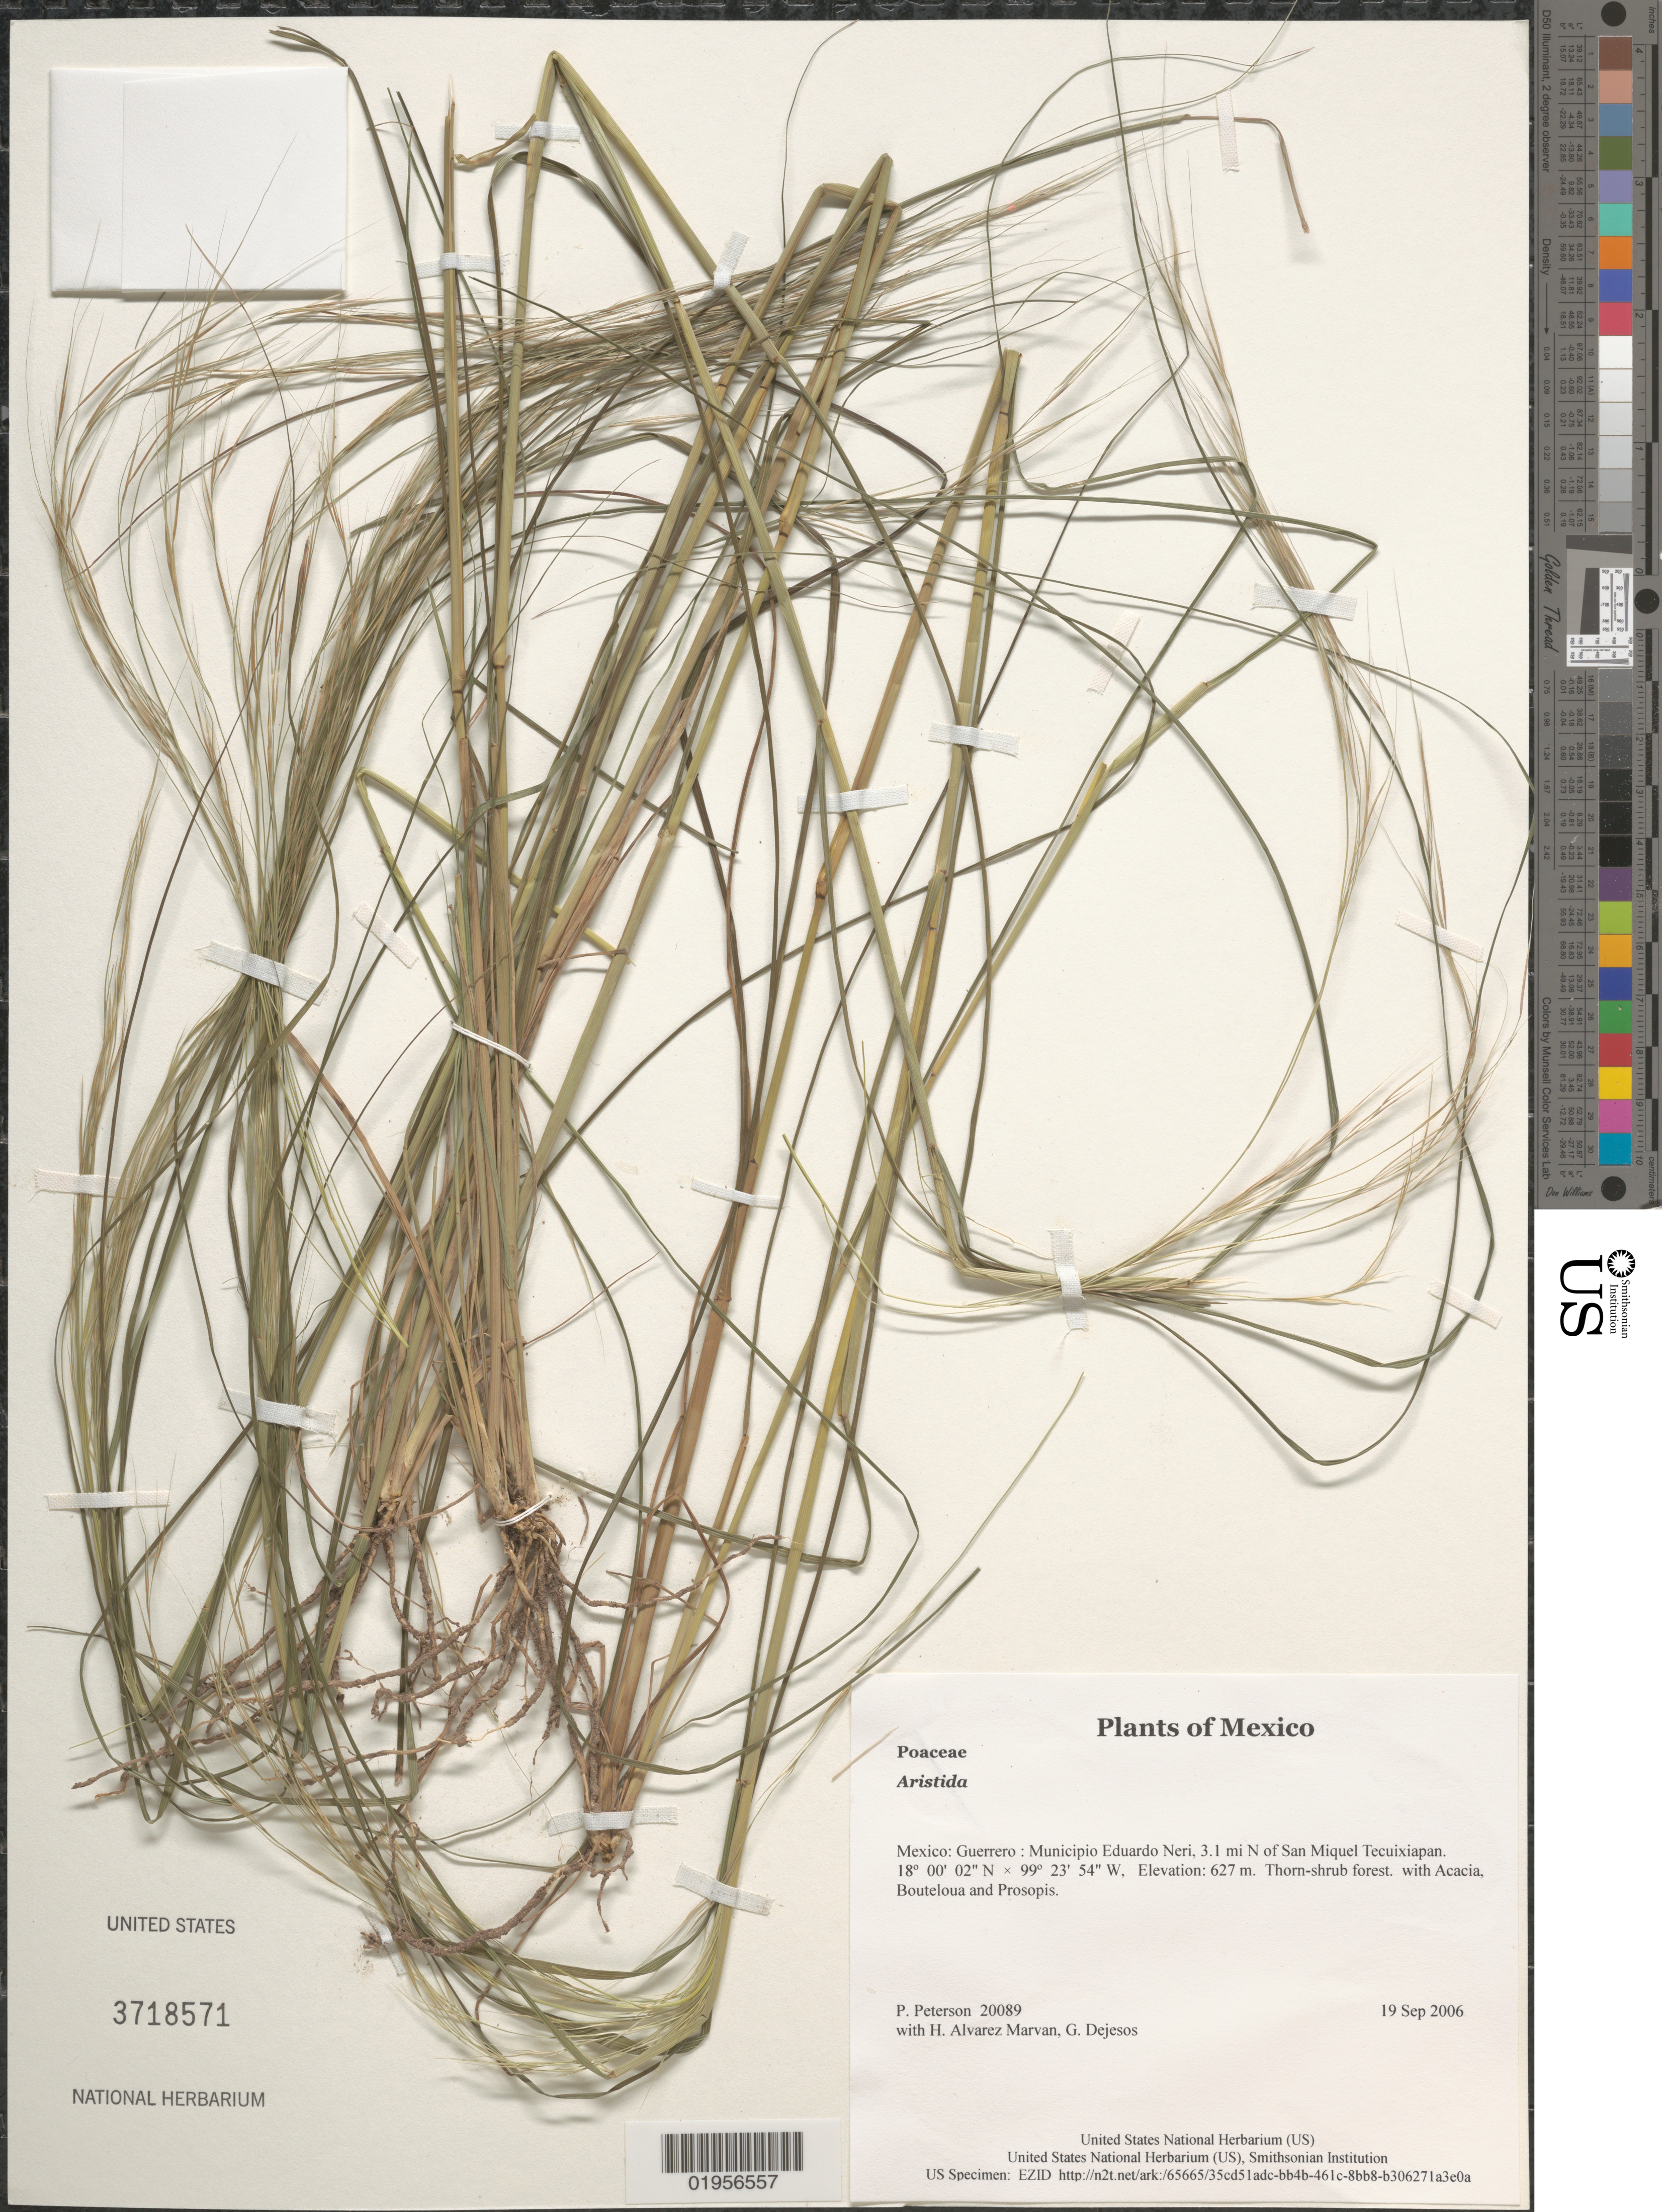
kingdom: Plantae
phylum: Tracheophyta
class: Liliopsida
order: Poales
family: Poaceae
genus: Aristida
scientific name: Aristida sp.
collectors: P. M. Peterson, H. Alvarez Marvan & G. Dejesos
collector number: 20089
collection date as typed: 19 Sep 2006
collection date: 2006-09-19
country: Mexico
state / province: Guerrero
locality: Municipio Eduardo Neri, 3.1 mi N of San Miquel Tecuixiapan.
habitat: Thorn-shrub forest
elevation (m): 627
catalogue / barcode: US 3718571